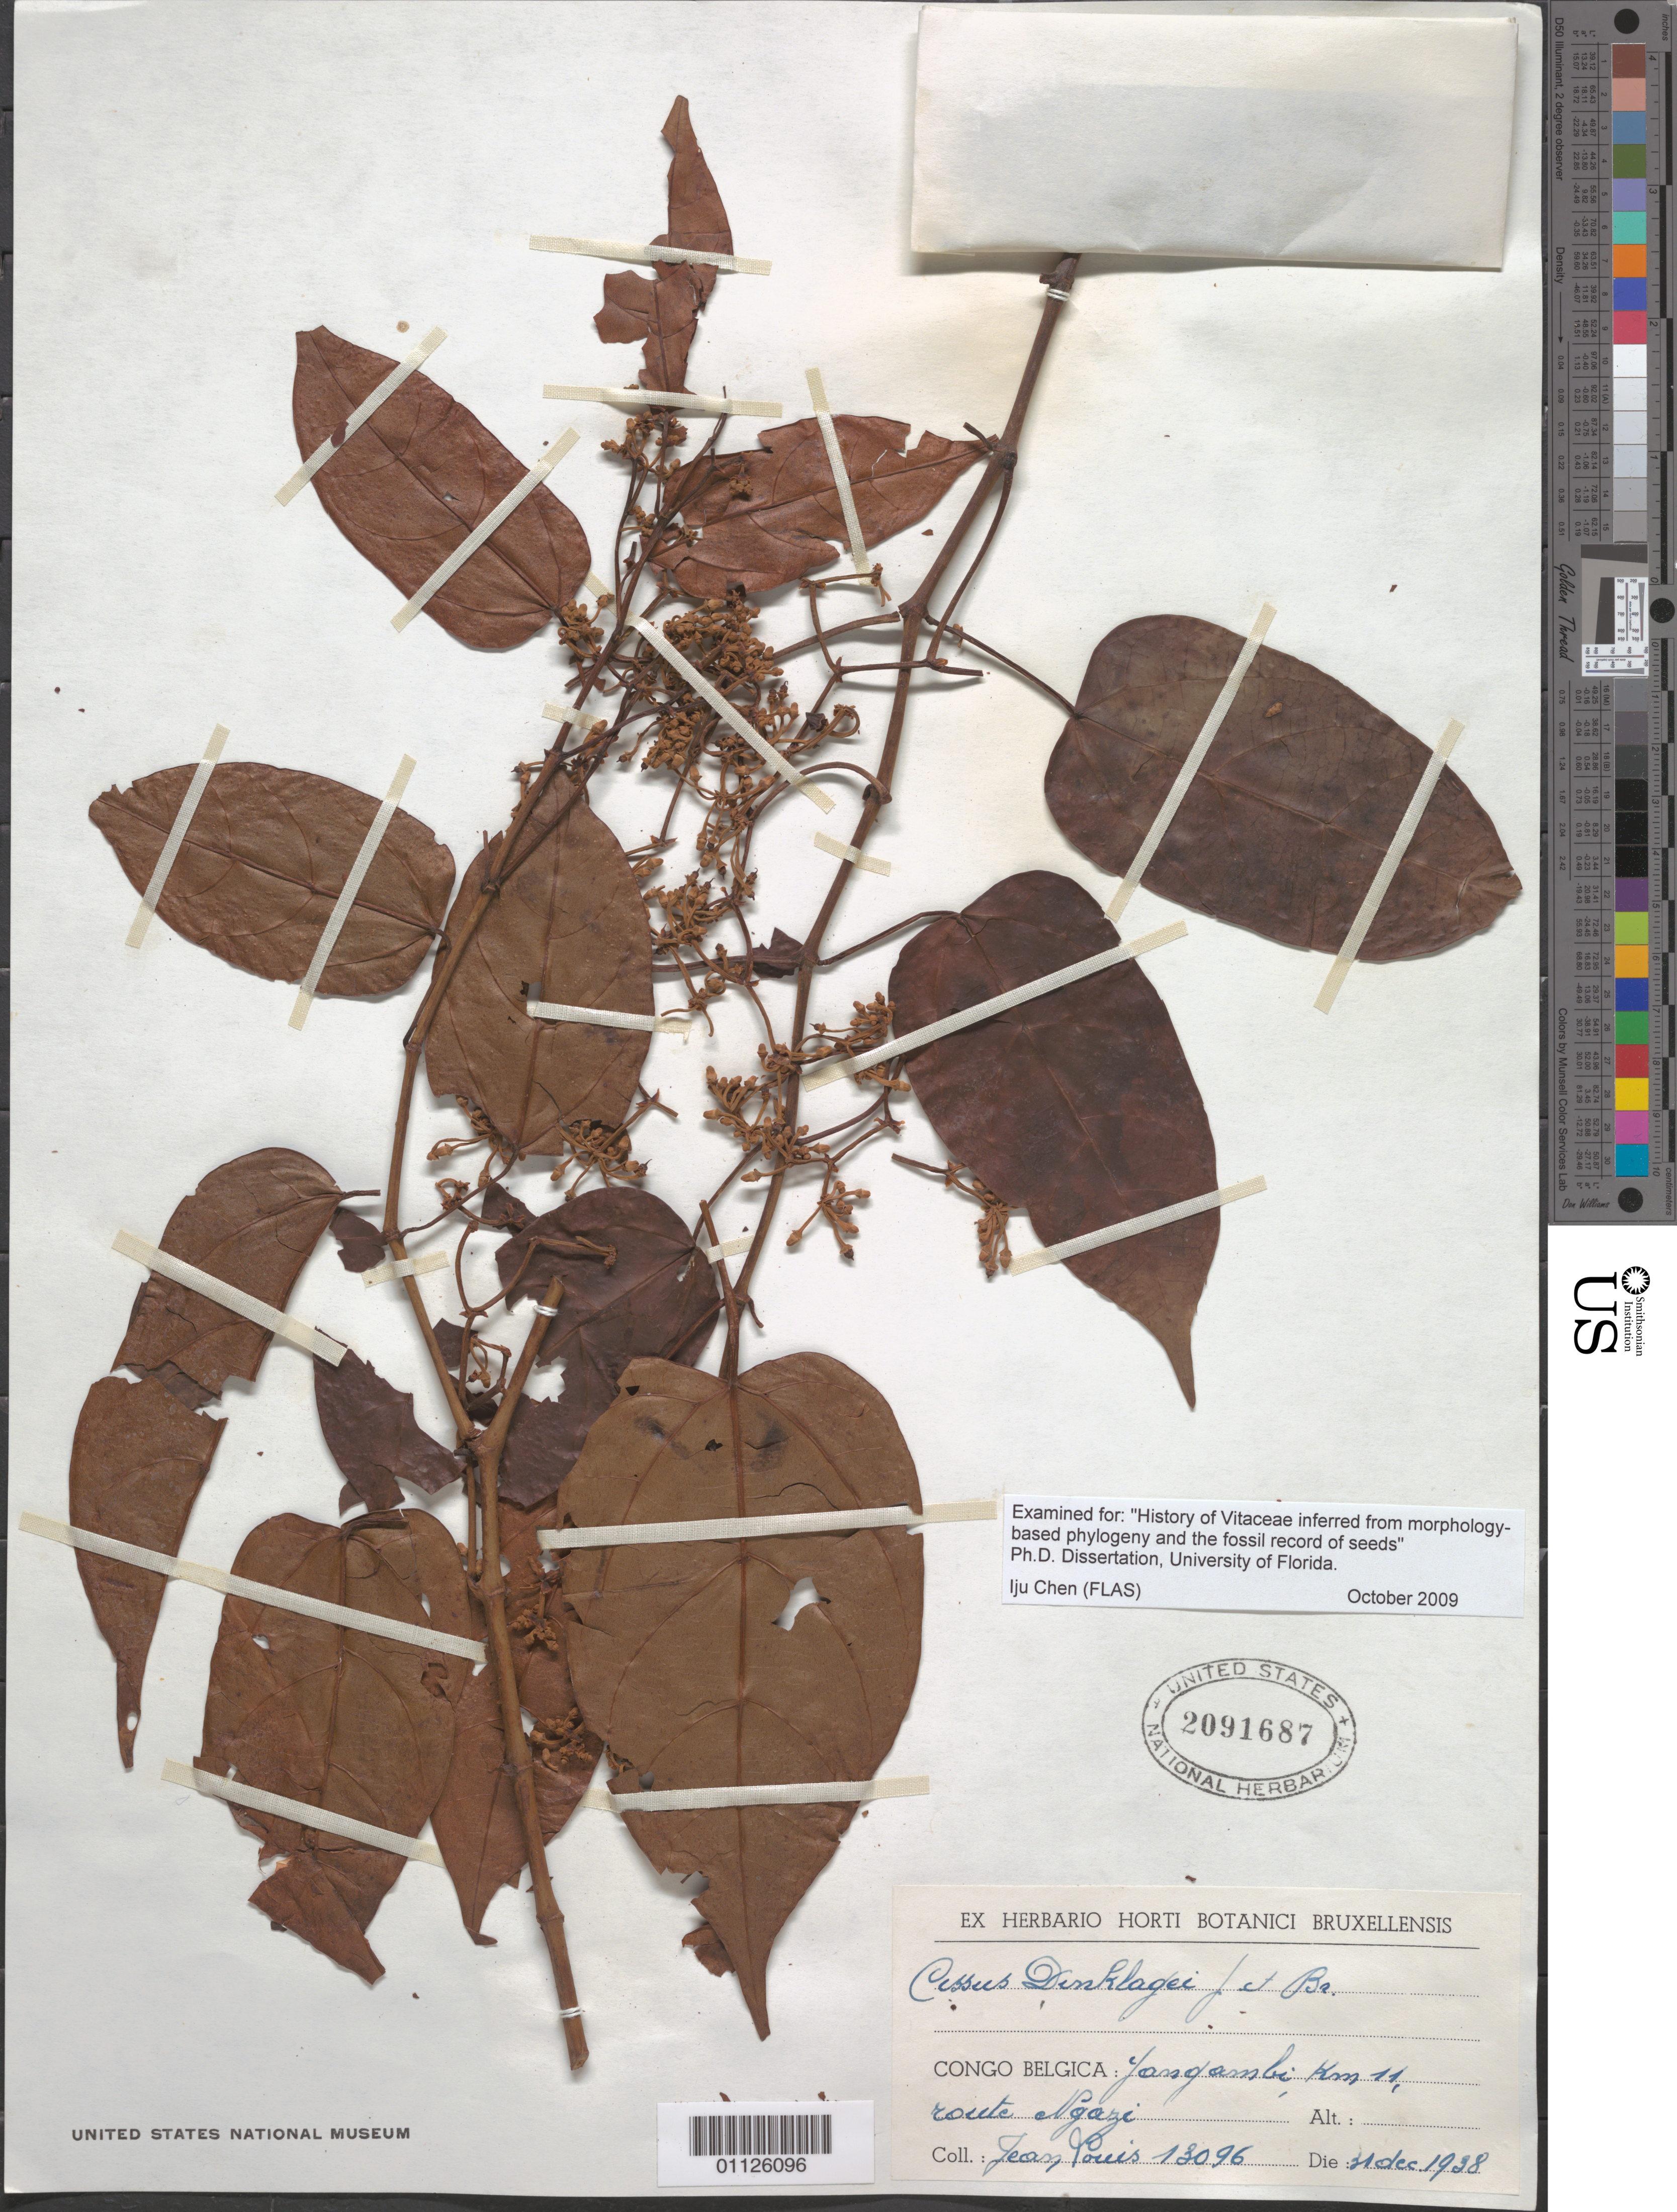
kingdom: Plantae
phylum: Tracheophyta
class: Magnoliopsida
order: Vitales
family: Vitaceae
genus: Cissus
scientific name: Cissus dinklagei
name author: Gilg & M. Brandt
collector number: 13096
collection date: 1938-12-31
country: Congo, Democratic Republic of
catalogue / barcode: US 2091687